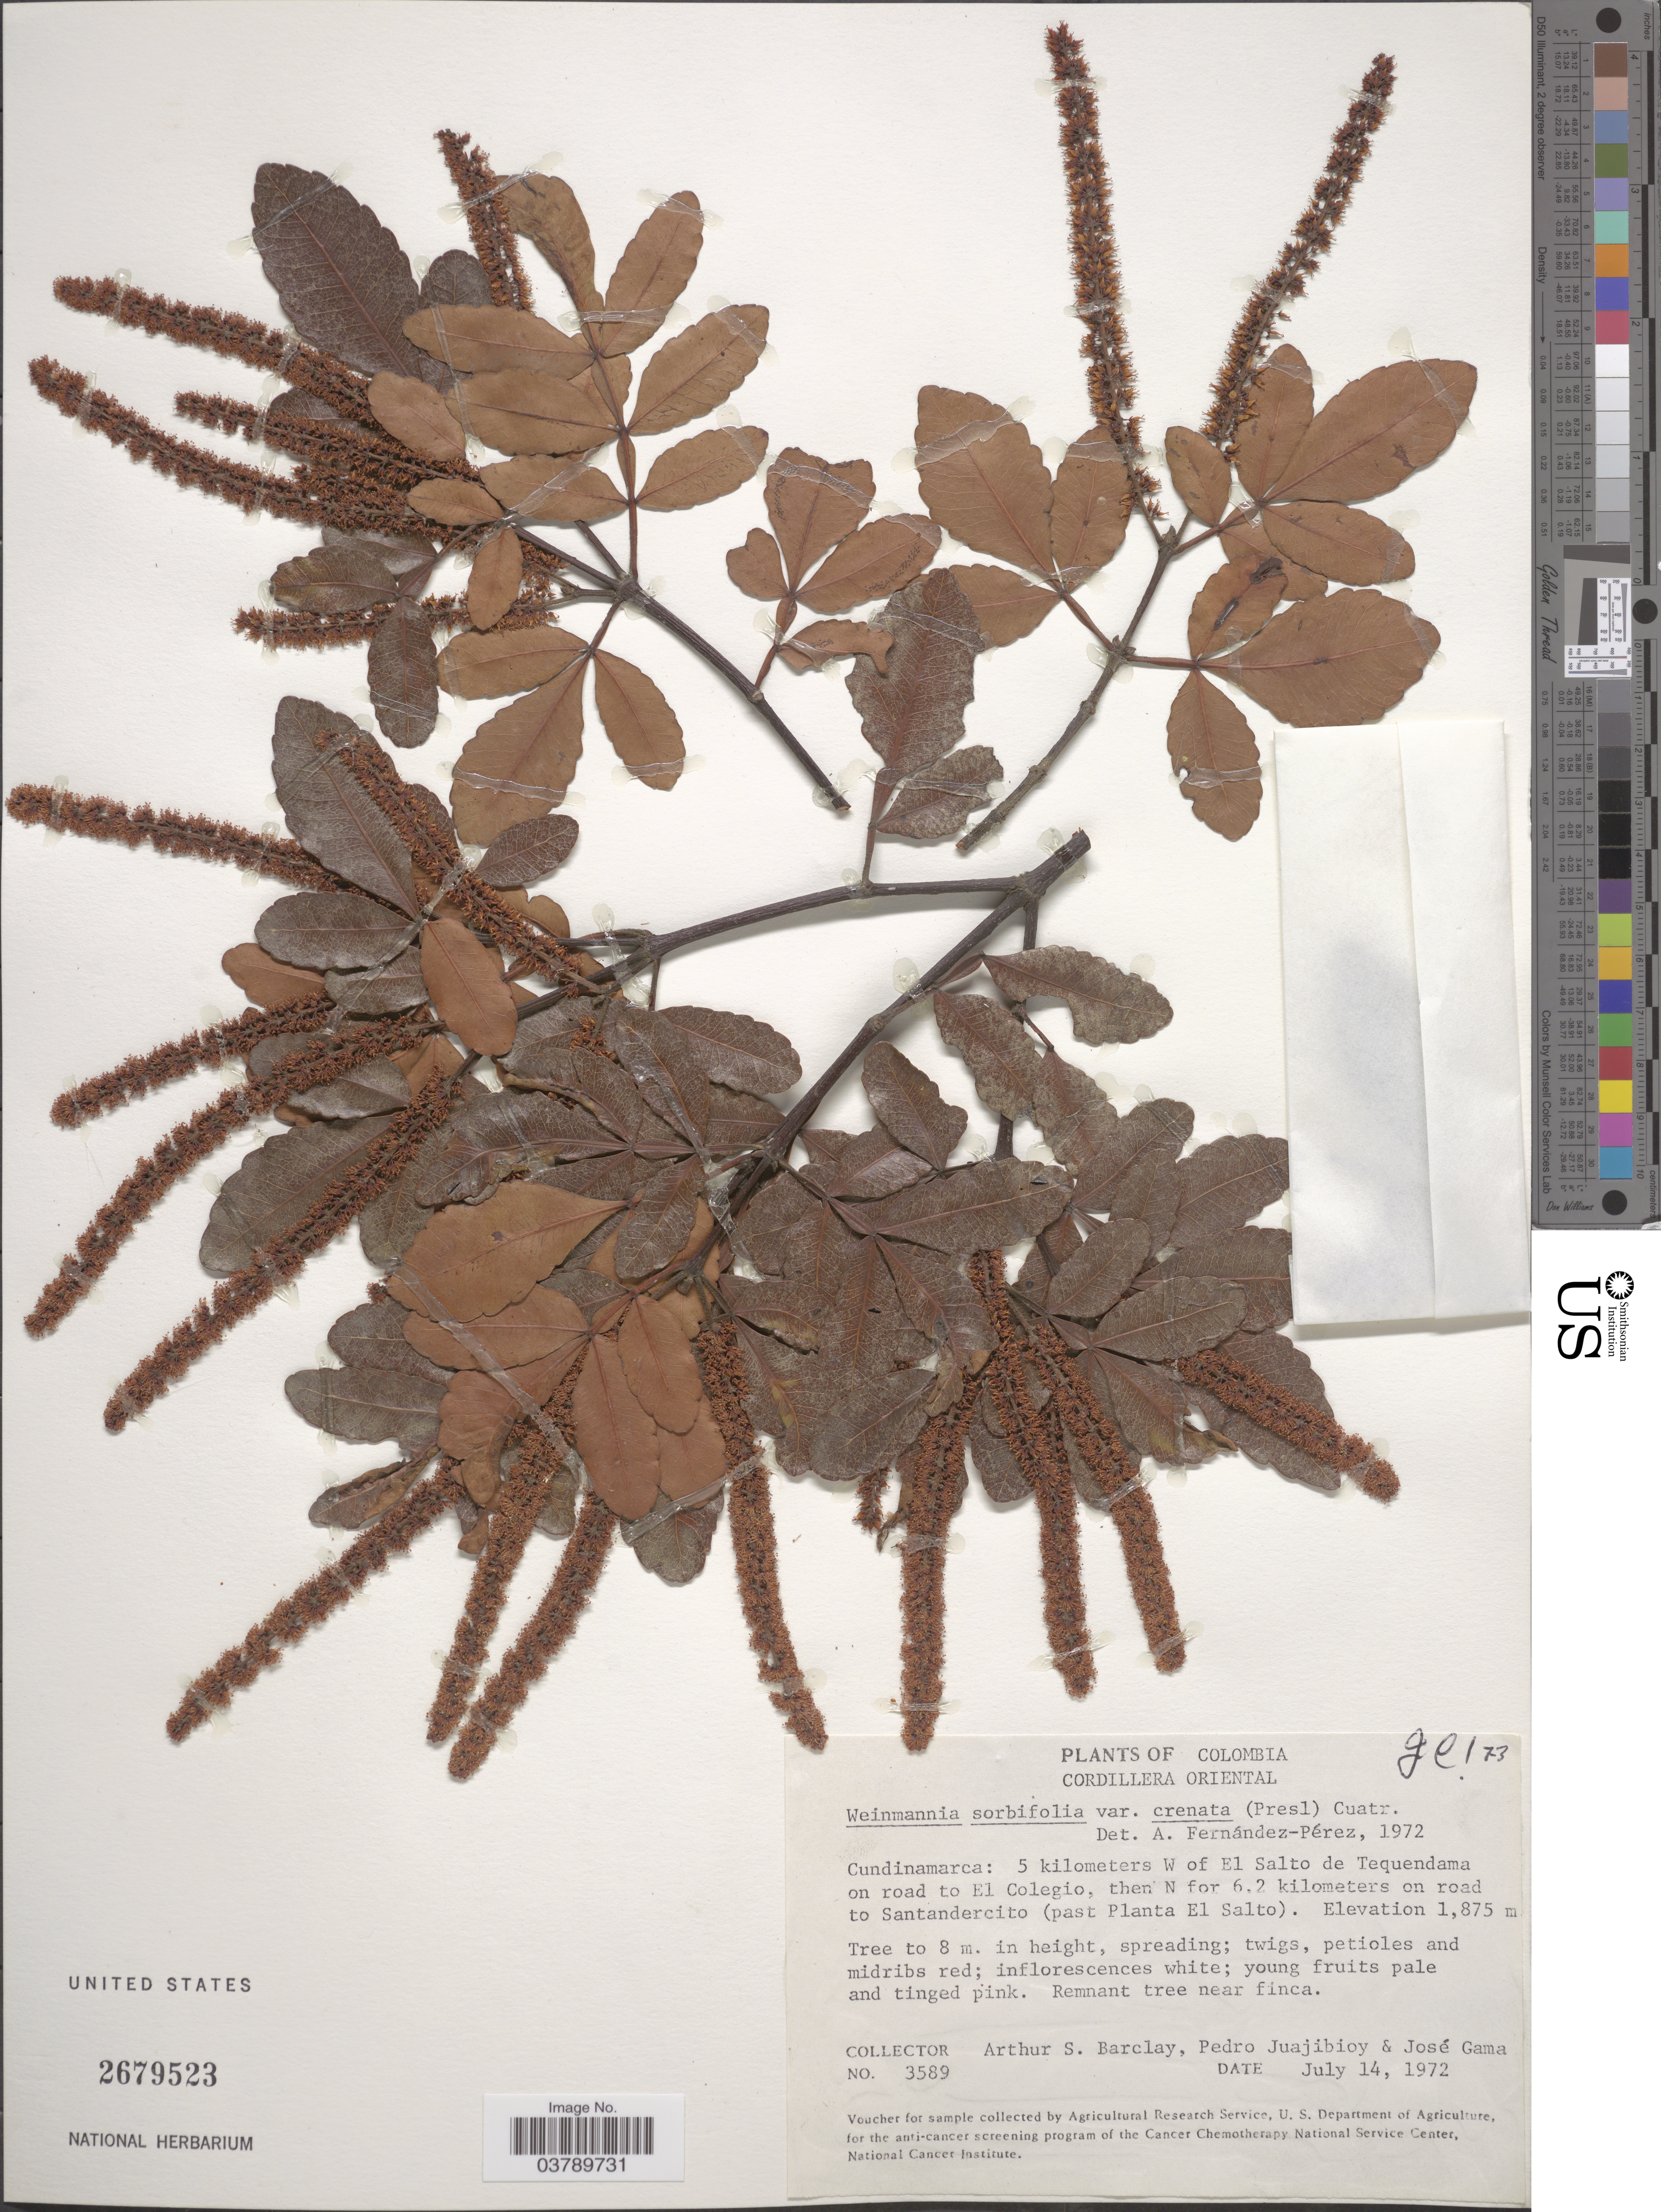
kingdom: Plantae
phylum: Tracheophyta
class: Magnoliopsida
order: Oxalidales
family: Cunoniaceae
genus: Weinmannia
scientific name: Weinmannia sorbifolia var. crenata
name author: Kunth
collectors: A. S. Barclay, P. Juajibioy & J. Gama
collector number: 3589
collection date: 1972-07-14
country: Colombia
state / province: Cundinamarca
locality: Cordillera Oriental. 5 kilometers W of El Salto de Tequendama on road to El Colegio, then N for 6.2 kilometers on road to Santandercito (past Planta El Salto).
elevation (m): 1875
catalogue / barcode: US 2679523